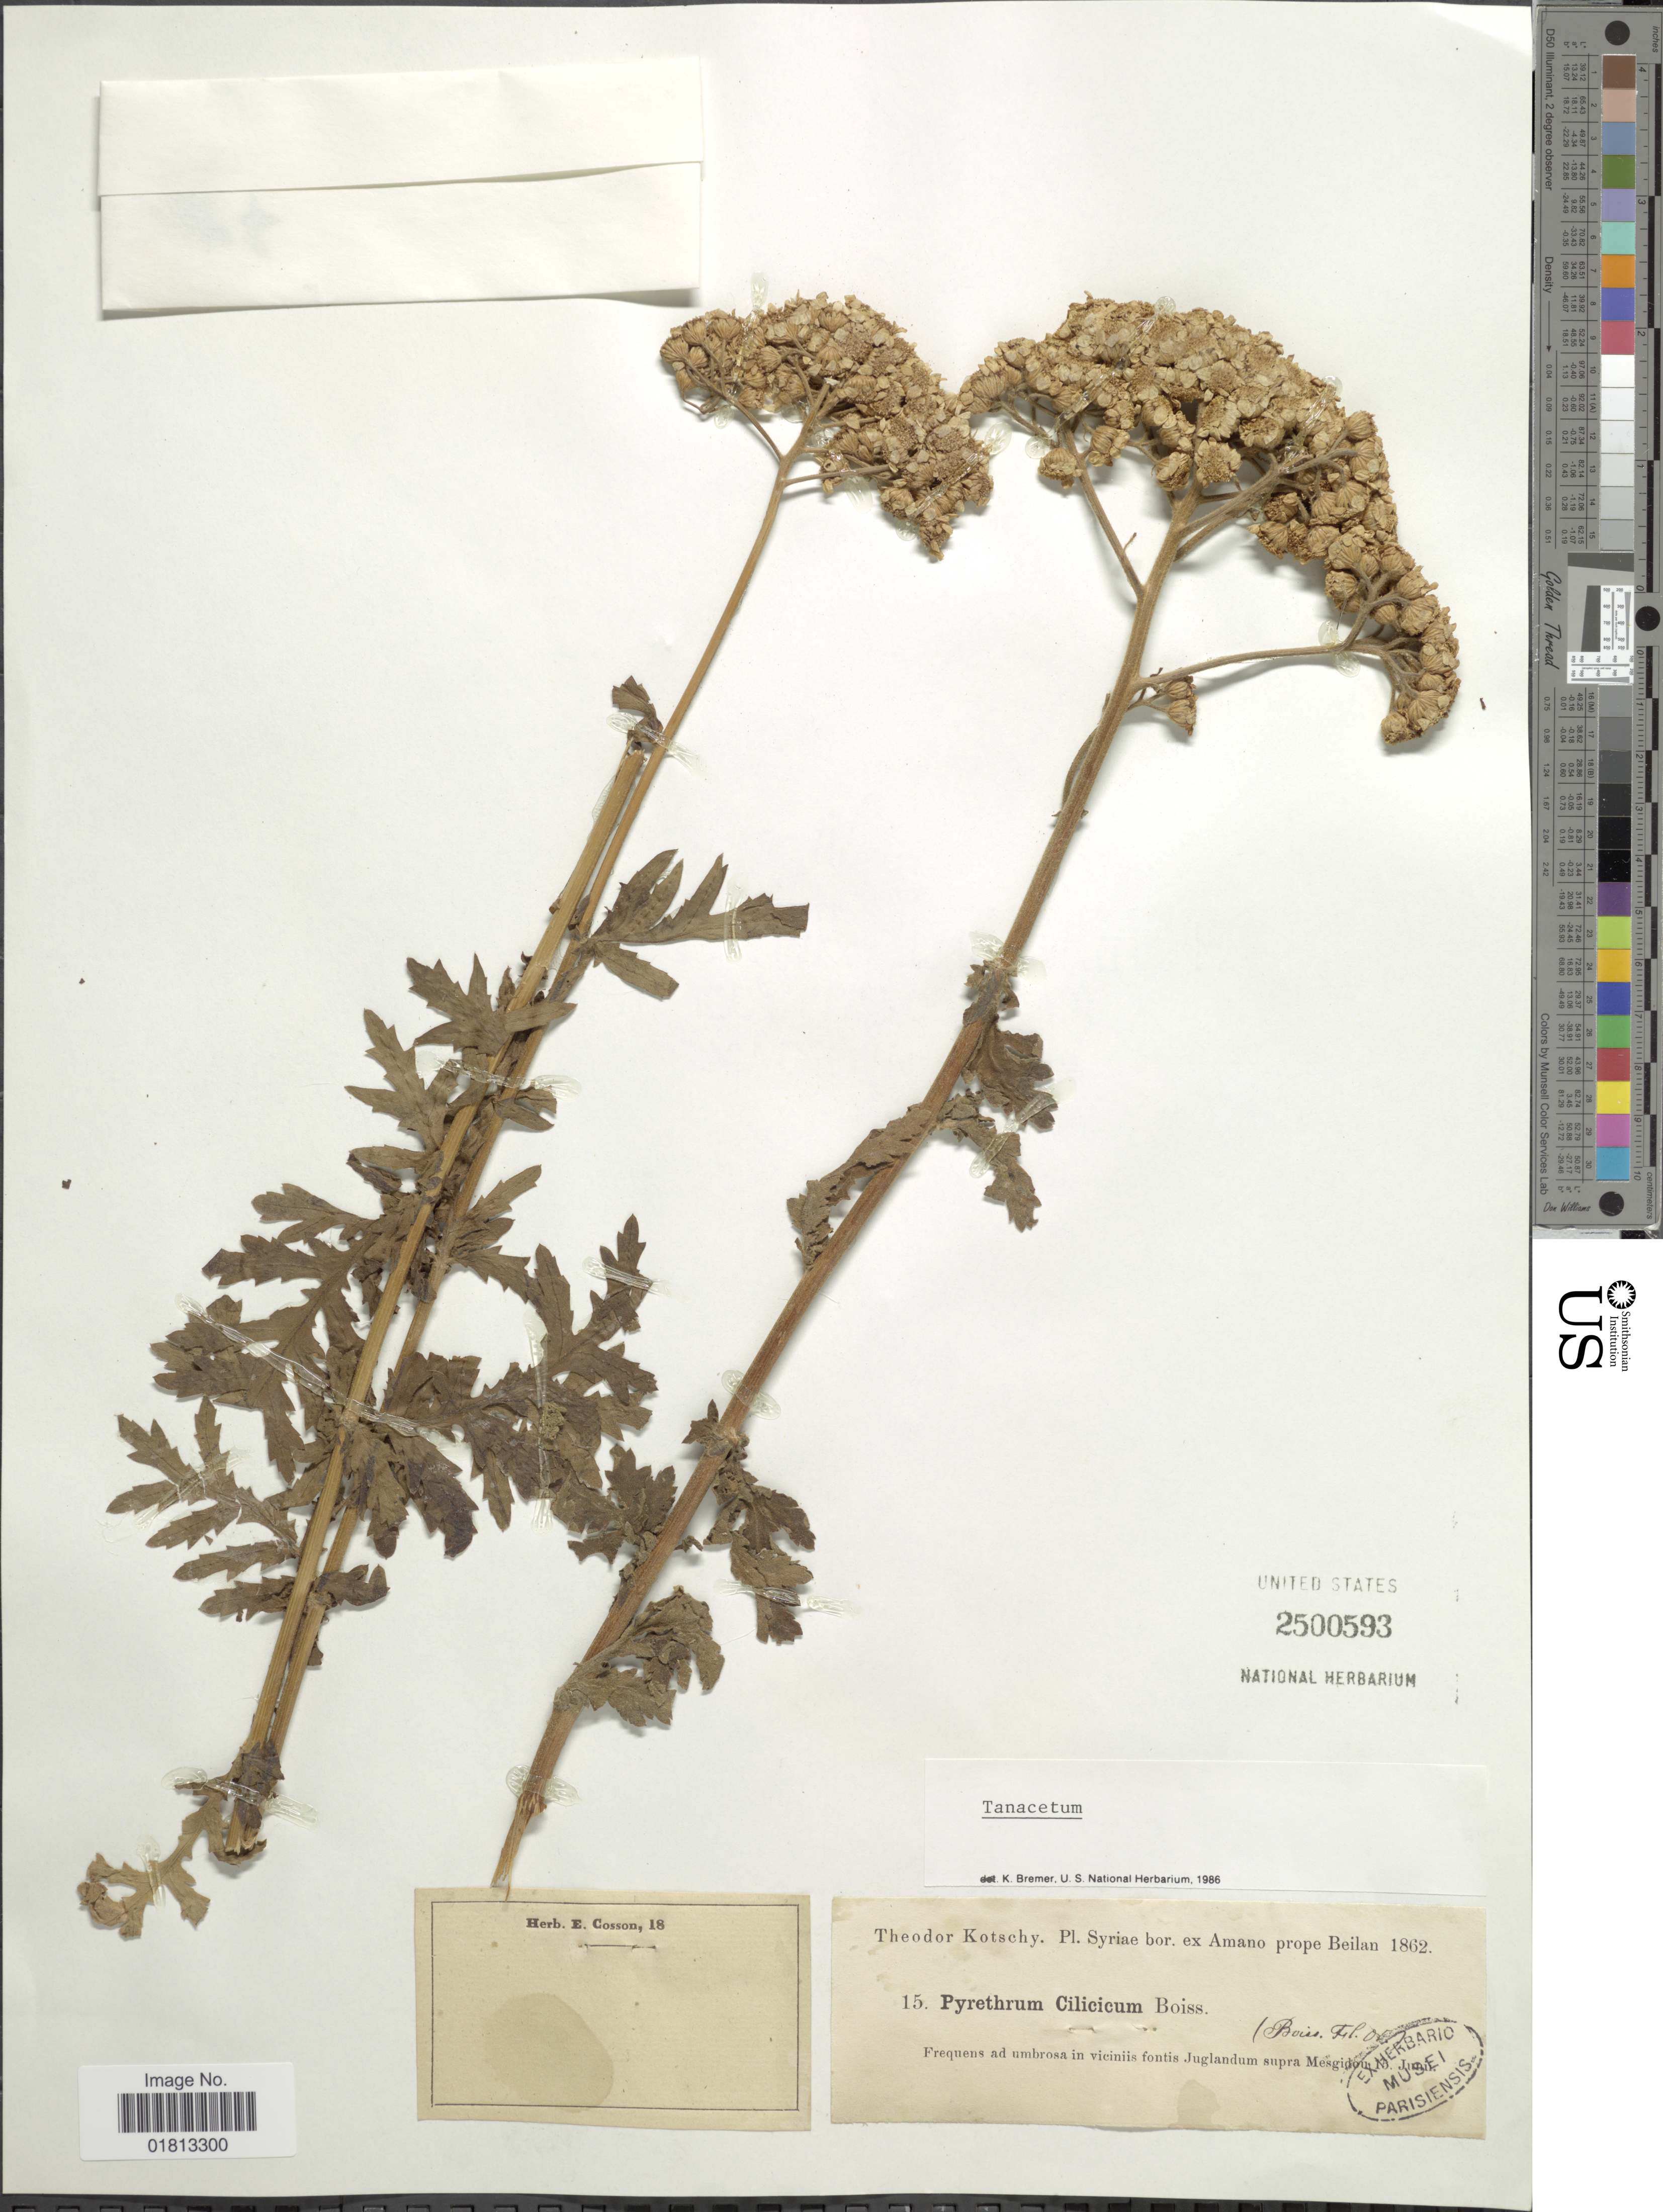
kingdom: Plantae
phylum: Tracheophyta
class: Magnoliopsida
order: Asterales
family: Asteraceae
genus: Tanacetum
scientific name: Tanacetum cilicicum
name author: Boiss.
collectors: K. G. Kotschy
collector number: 15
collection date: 1862-06-15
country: Syria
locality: Syriae bor ex. Amano prope Beilan, Frequens ad umbrosa in viciniis fontis Juglandum supra Mesgidon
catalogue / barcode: US 2500593